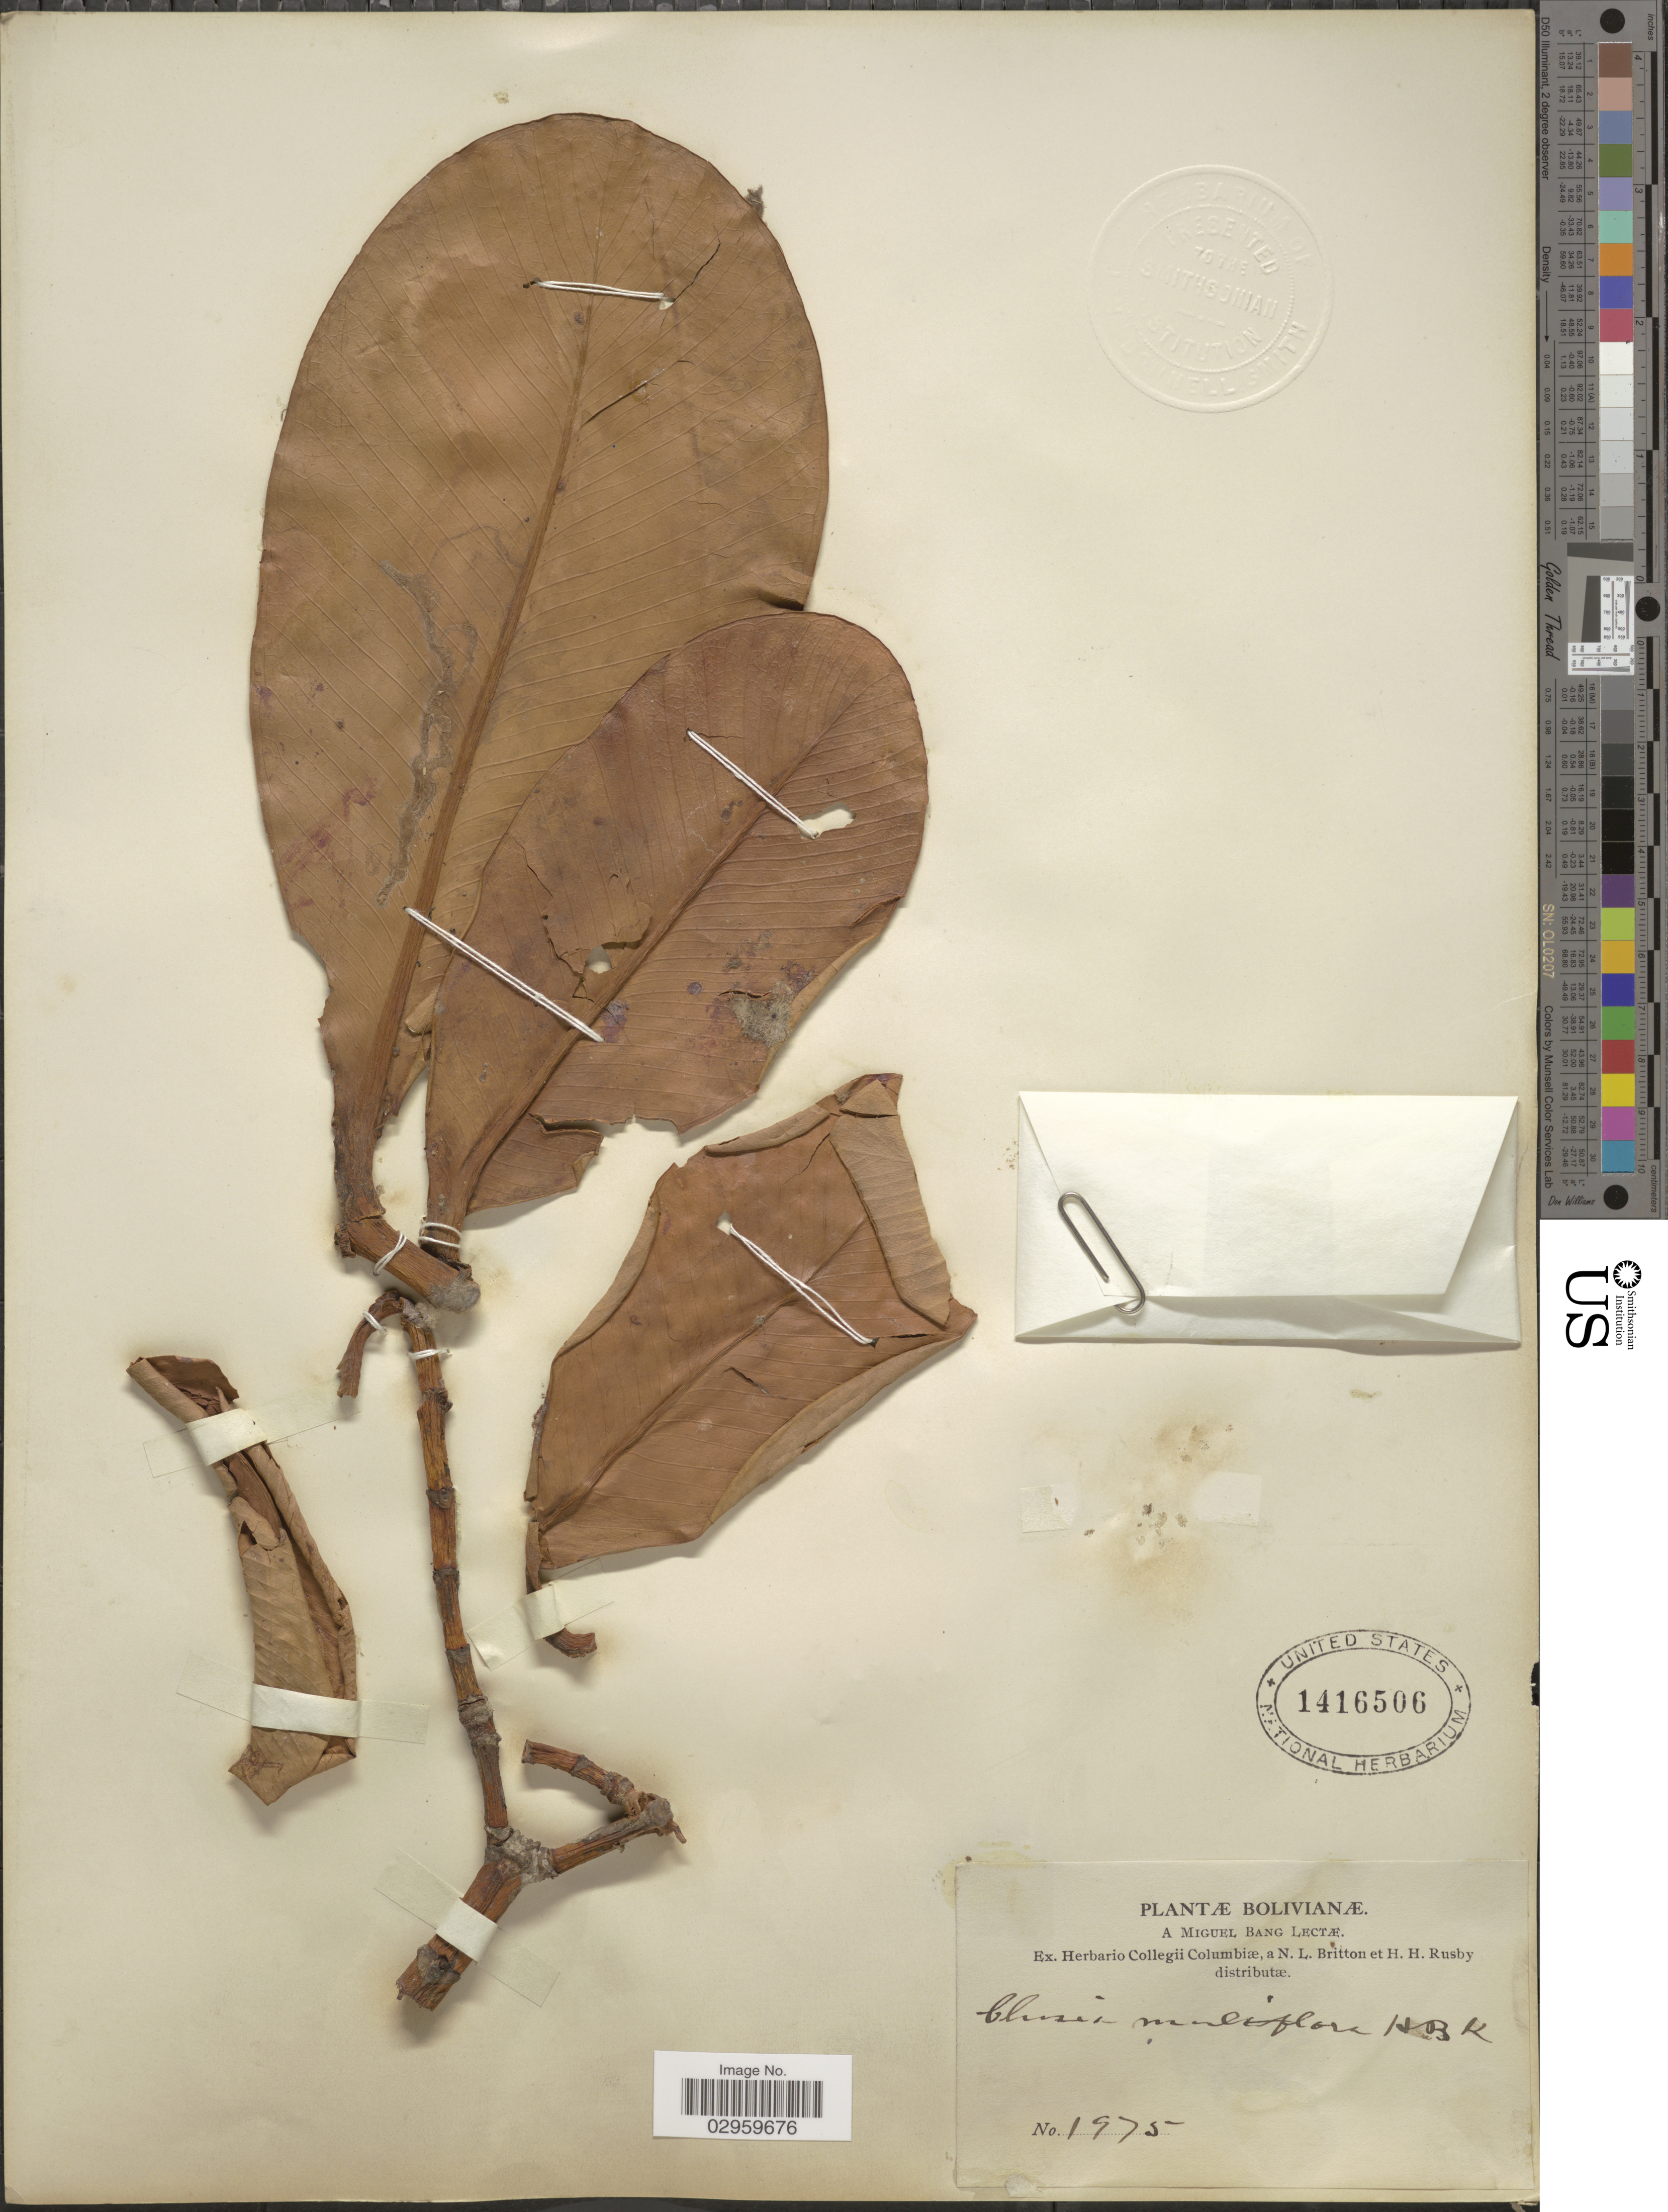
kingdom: Plantae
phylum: Tracheophyta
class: Magnoliopsida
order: Malpighiales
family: Clusiaceae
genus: Clusia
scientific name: Clusia multiflora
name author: Kunth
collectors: M. Bang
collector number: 1975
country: Bolivia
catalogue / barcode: US 1416506